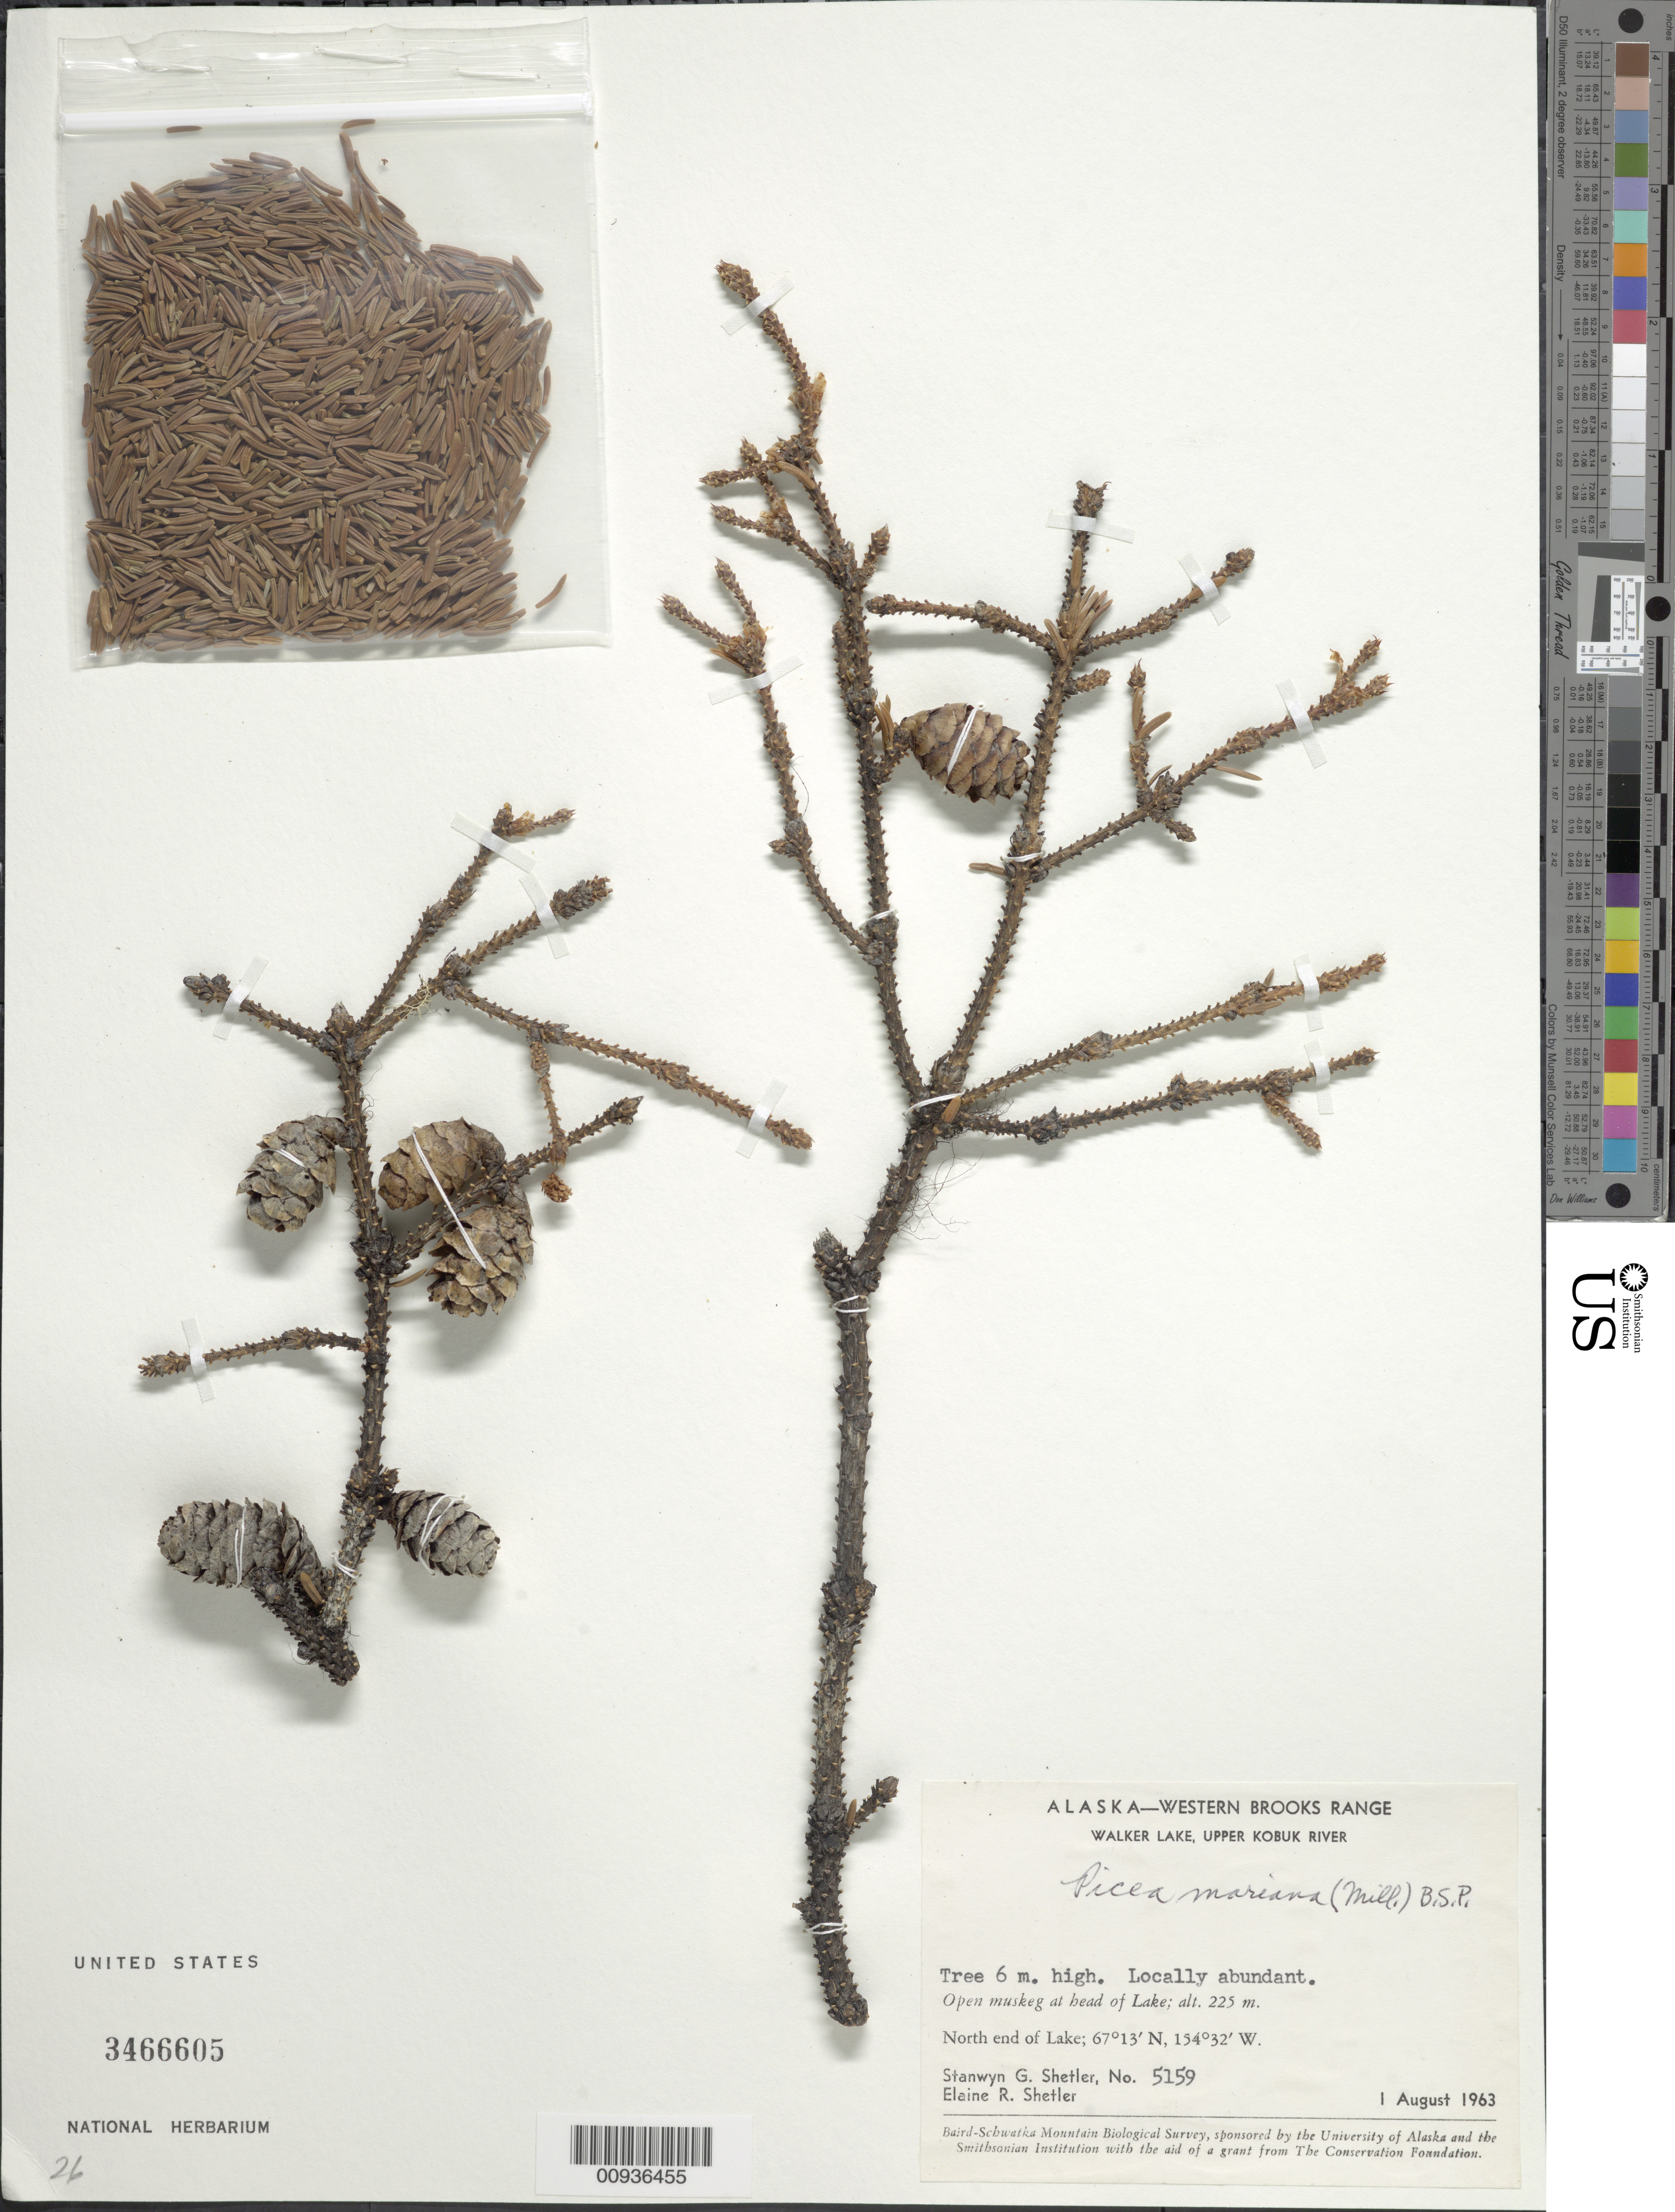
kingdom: Plantae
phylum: Tracheophyta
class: Pinopsida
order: Pinales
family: Pinaceae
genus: Picea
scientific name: Picea mariana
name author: (Mill.) Britton, Stearns & Poggenb.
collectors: S. Shetler & E. R. Shetler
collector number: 5159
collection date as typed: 01 Aug 1963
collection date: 1963-08-01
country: United States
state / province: Alaska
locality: North end of Walker Lake. Western Brooks Range, Upper Kobuk River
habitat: Tree 6 m. high. Open muskeg at head of Lake.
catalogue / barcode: US 3466605